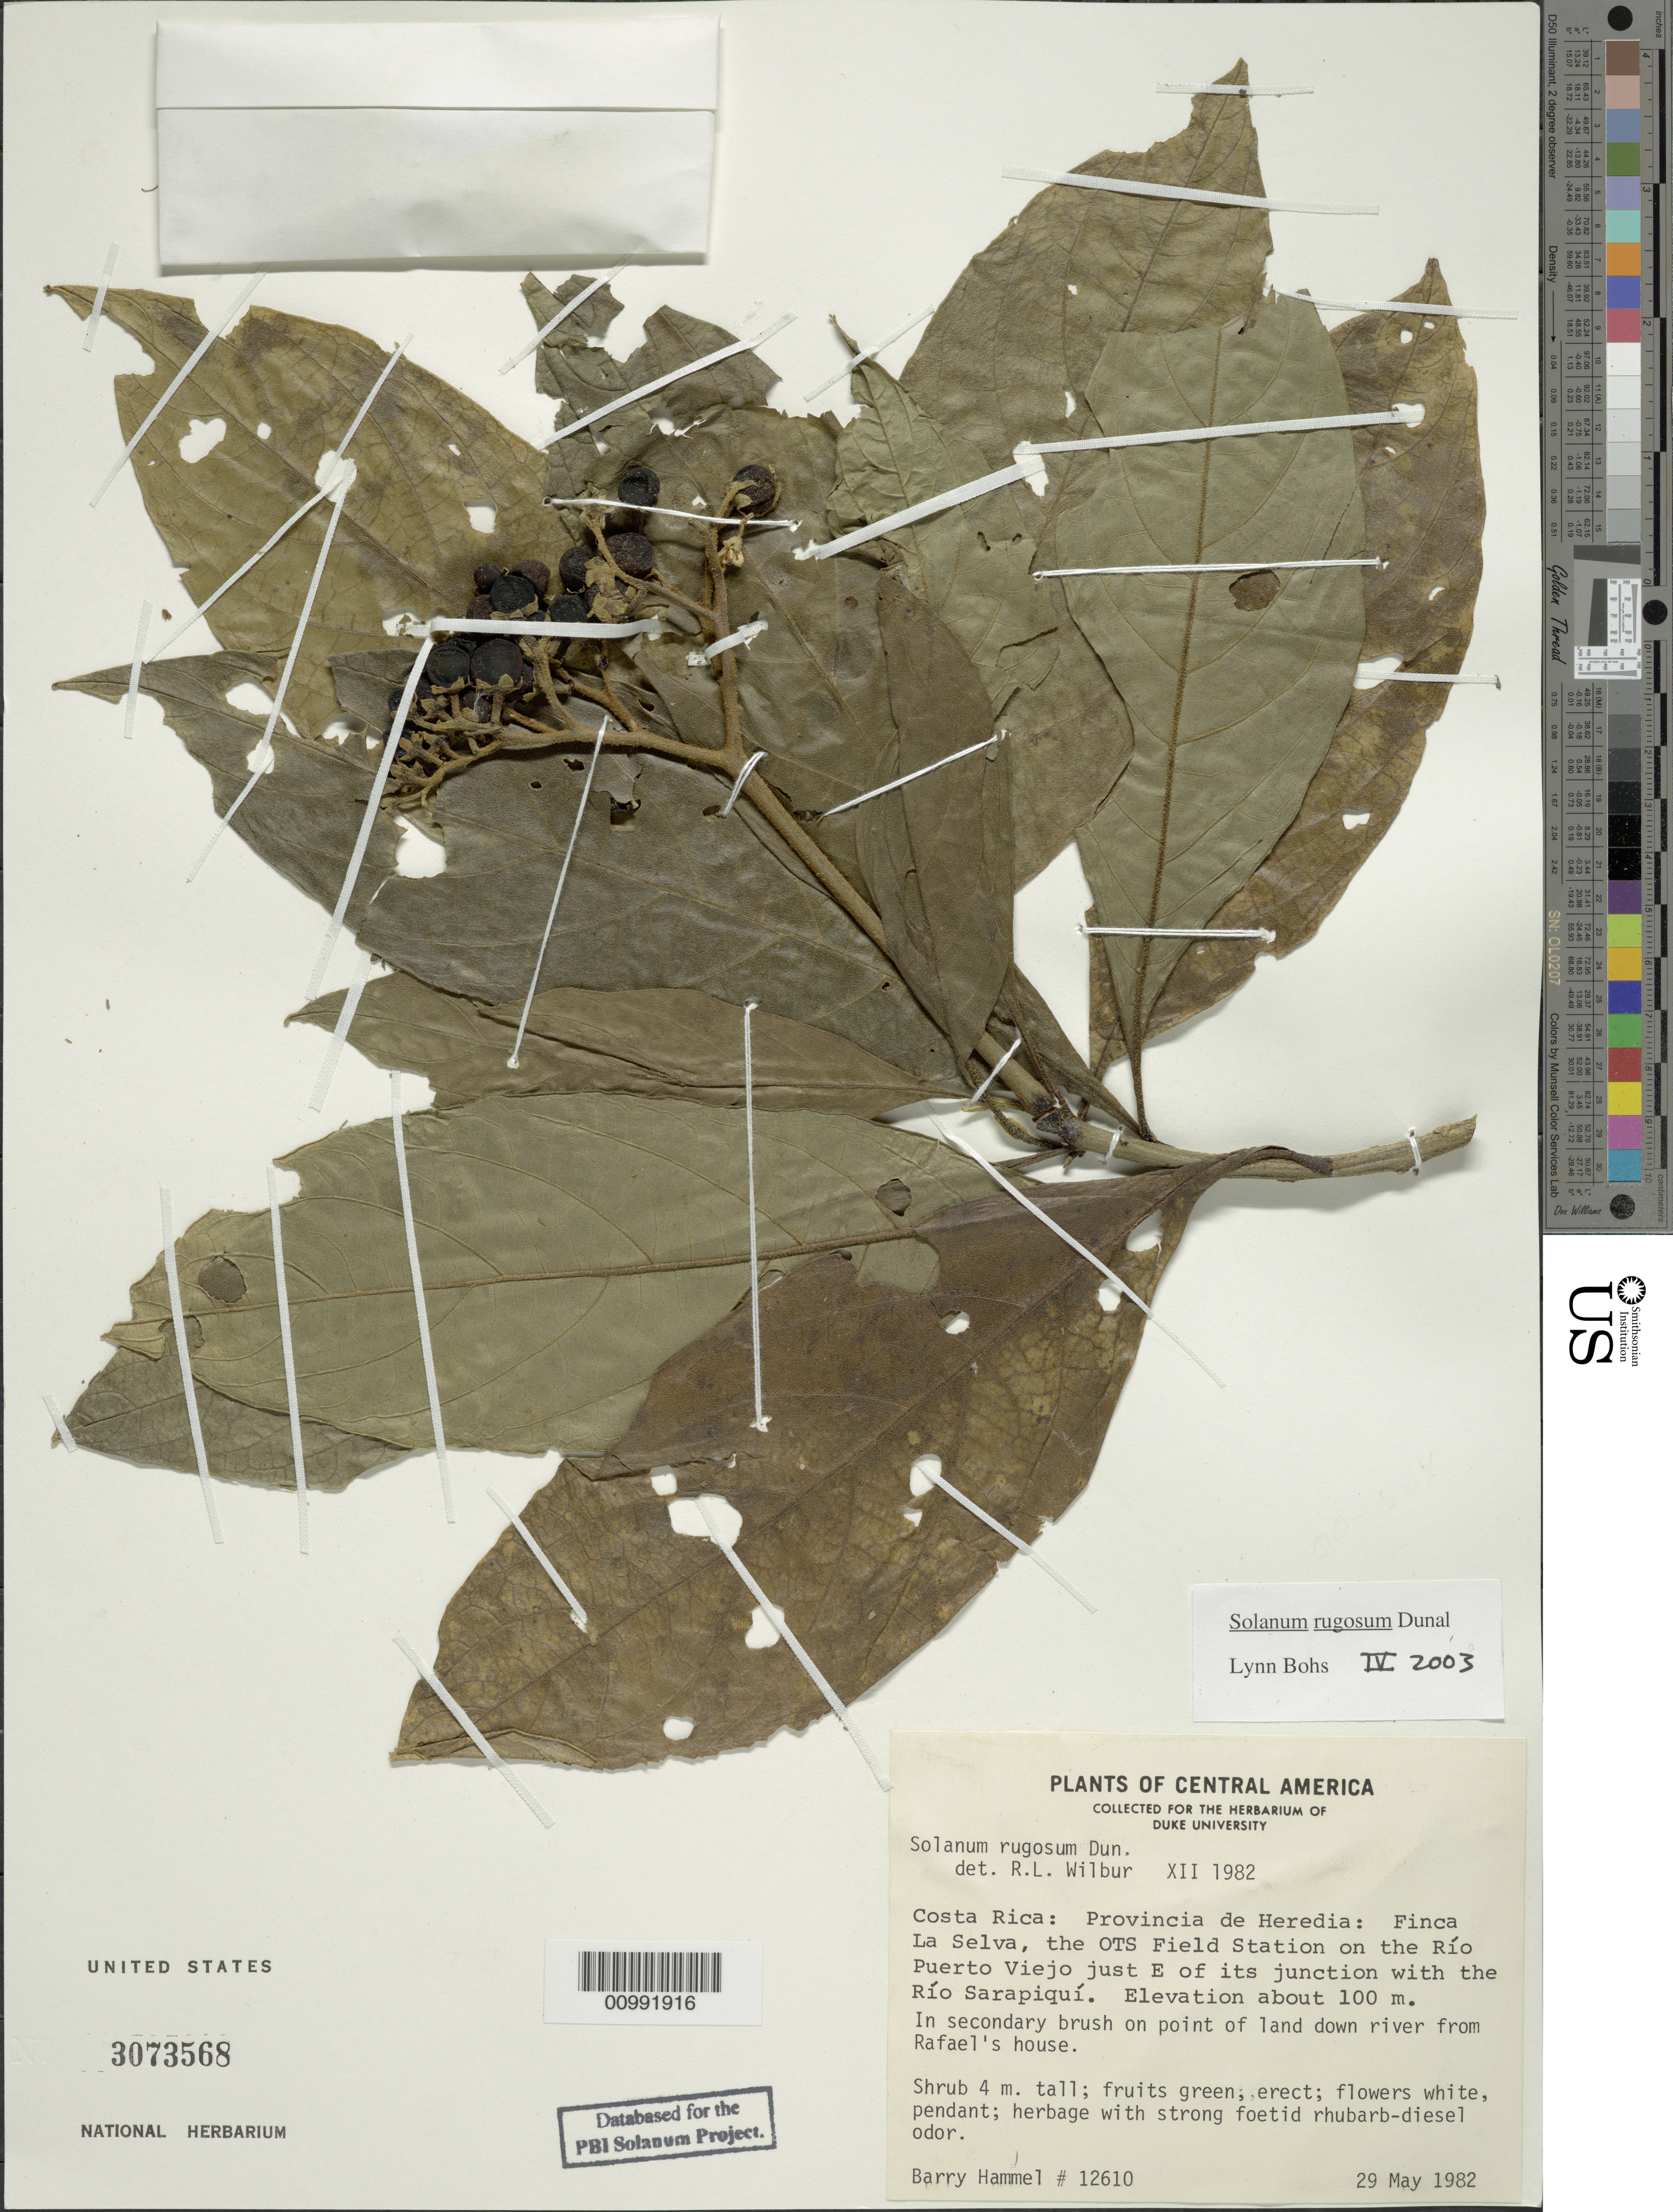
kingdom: Plantae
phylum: Tracheophyta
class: Magnoliopsida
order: Solanales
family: Solanaceae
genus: Solanum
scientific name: Solanum rugosum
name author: Dunal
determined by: Bohs, L. A.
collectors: B. Hammel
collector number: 12610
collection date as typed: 29 May 1982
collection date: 1982-05-29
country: Costa Rica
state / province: Heredia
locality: Finca La Selva, the OTS Field Station on the Río Puerto Viejo just E of its junction with the Río Sarapiquí.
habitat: In secondary brush on point of land down river from Rafael's house.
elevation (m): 100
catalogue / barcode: US 3073568